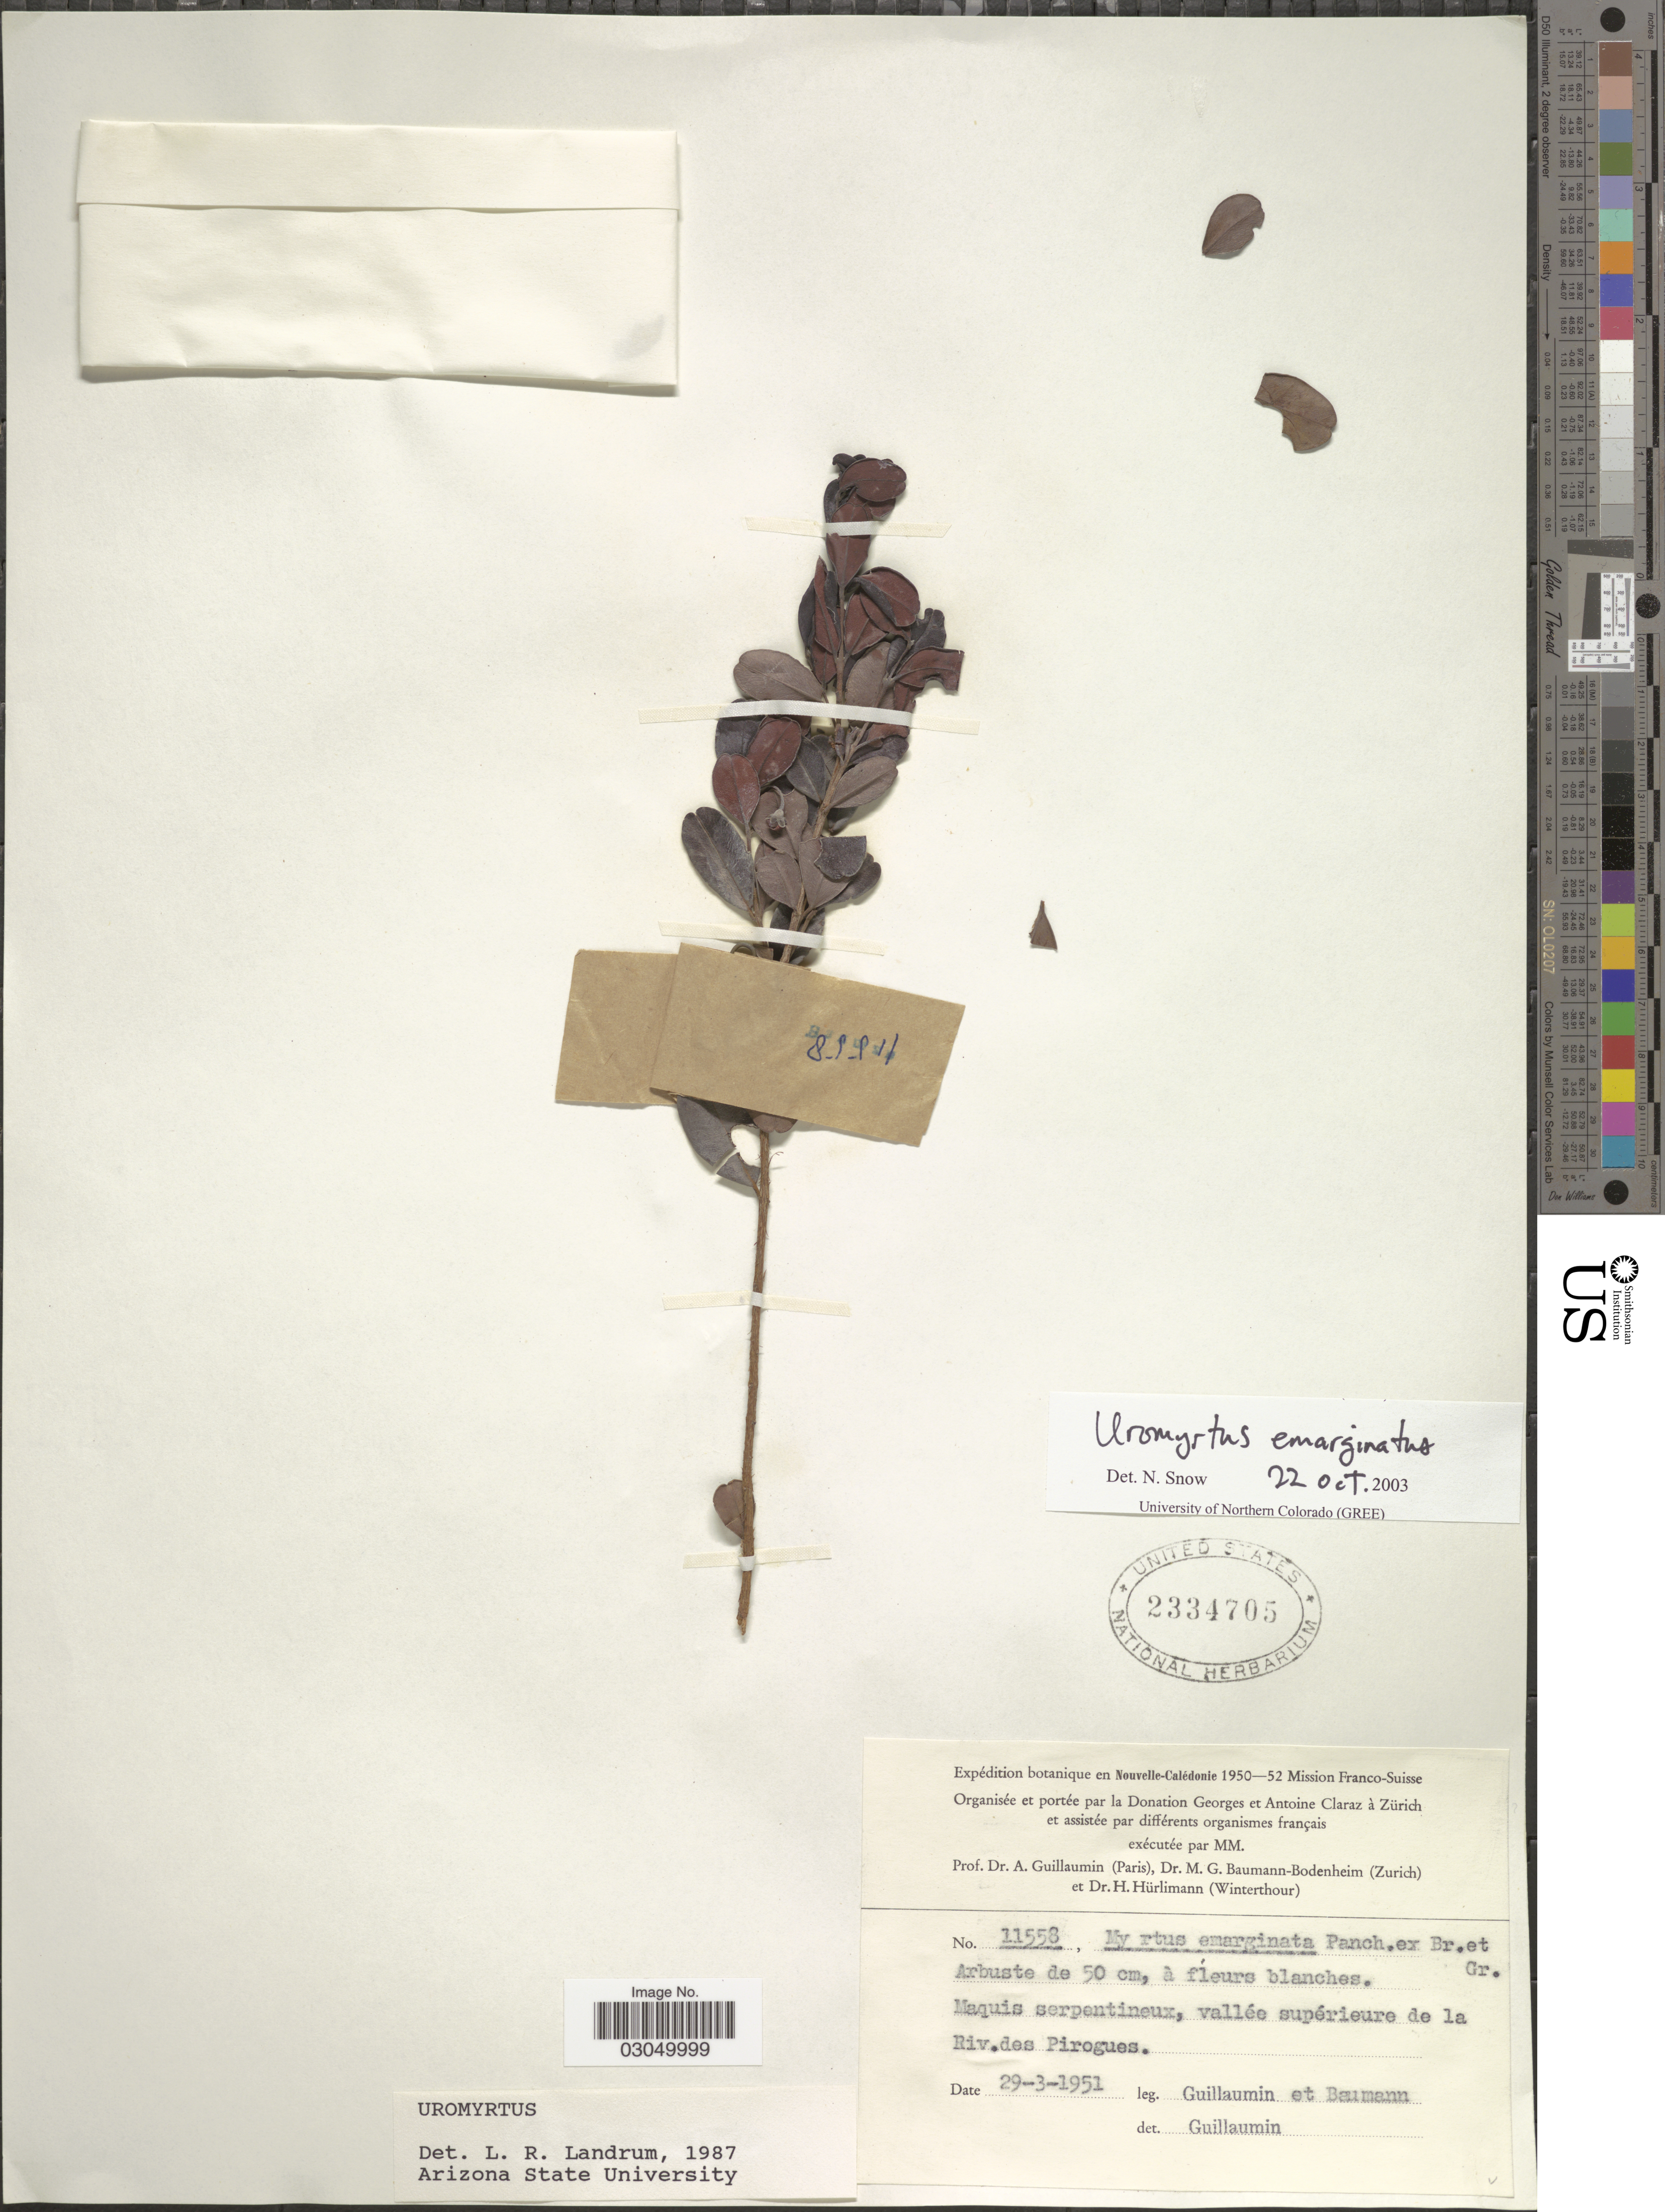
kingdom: Plantae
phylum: Tracheophyta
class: Magnoliopsida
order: Myrtales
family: Myrtaceae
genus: Uromyrtus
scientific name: Uromyrtus emarginata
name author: (Pancher ex Baker f.) Burret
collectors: A. Guillaumin & M. G. Baumann-Bodenheim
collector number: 11558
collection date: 1951-03-29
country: New Caledonia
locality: En Nouvelle-Calédonie. Maquis serpentineux, vallée supérieure de la Riv. des Pirogues.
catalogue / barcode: US 2334705